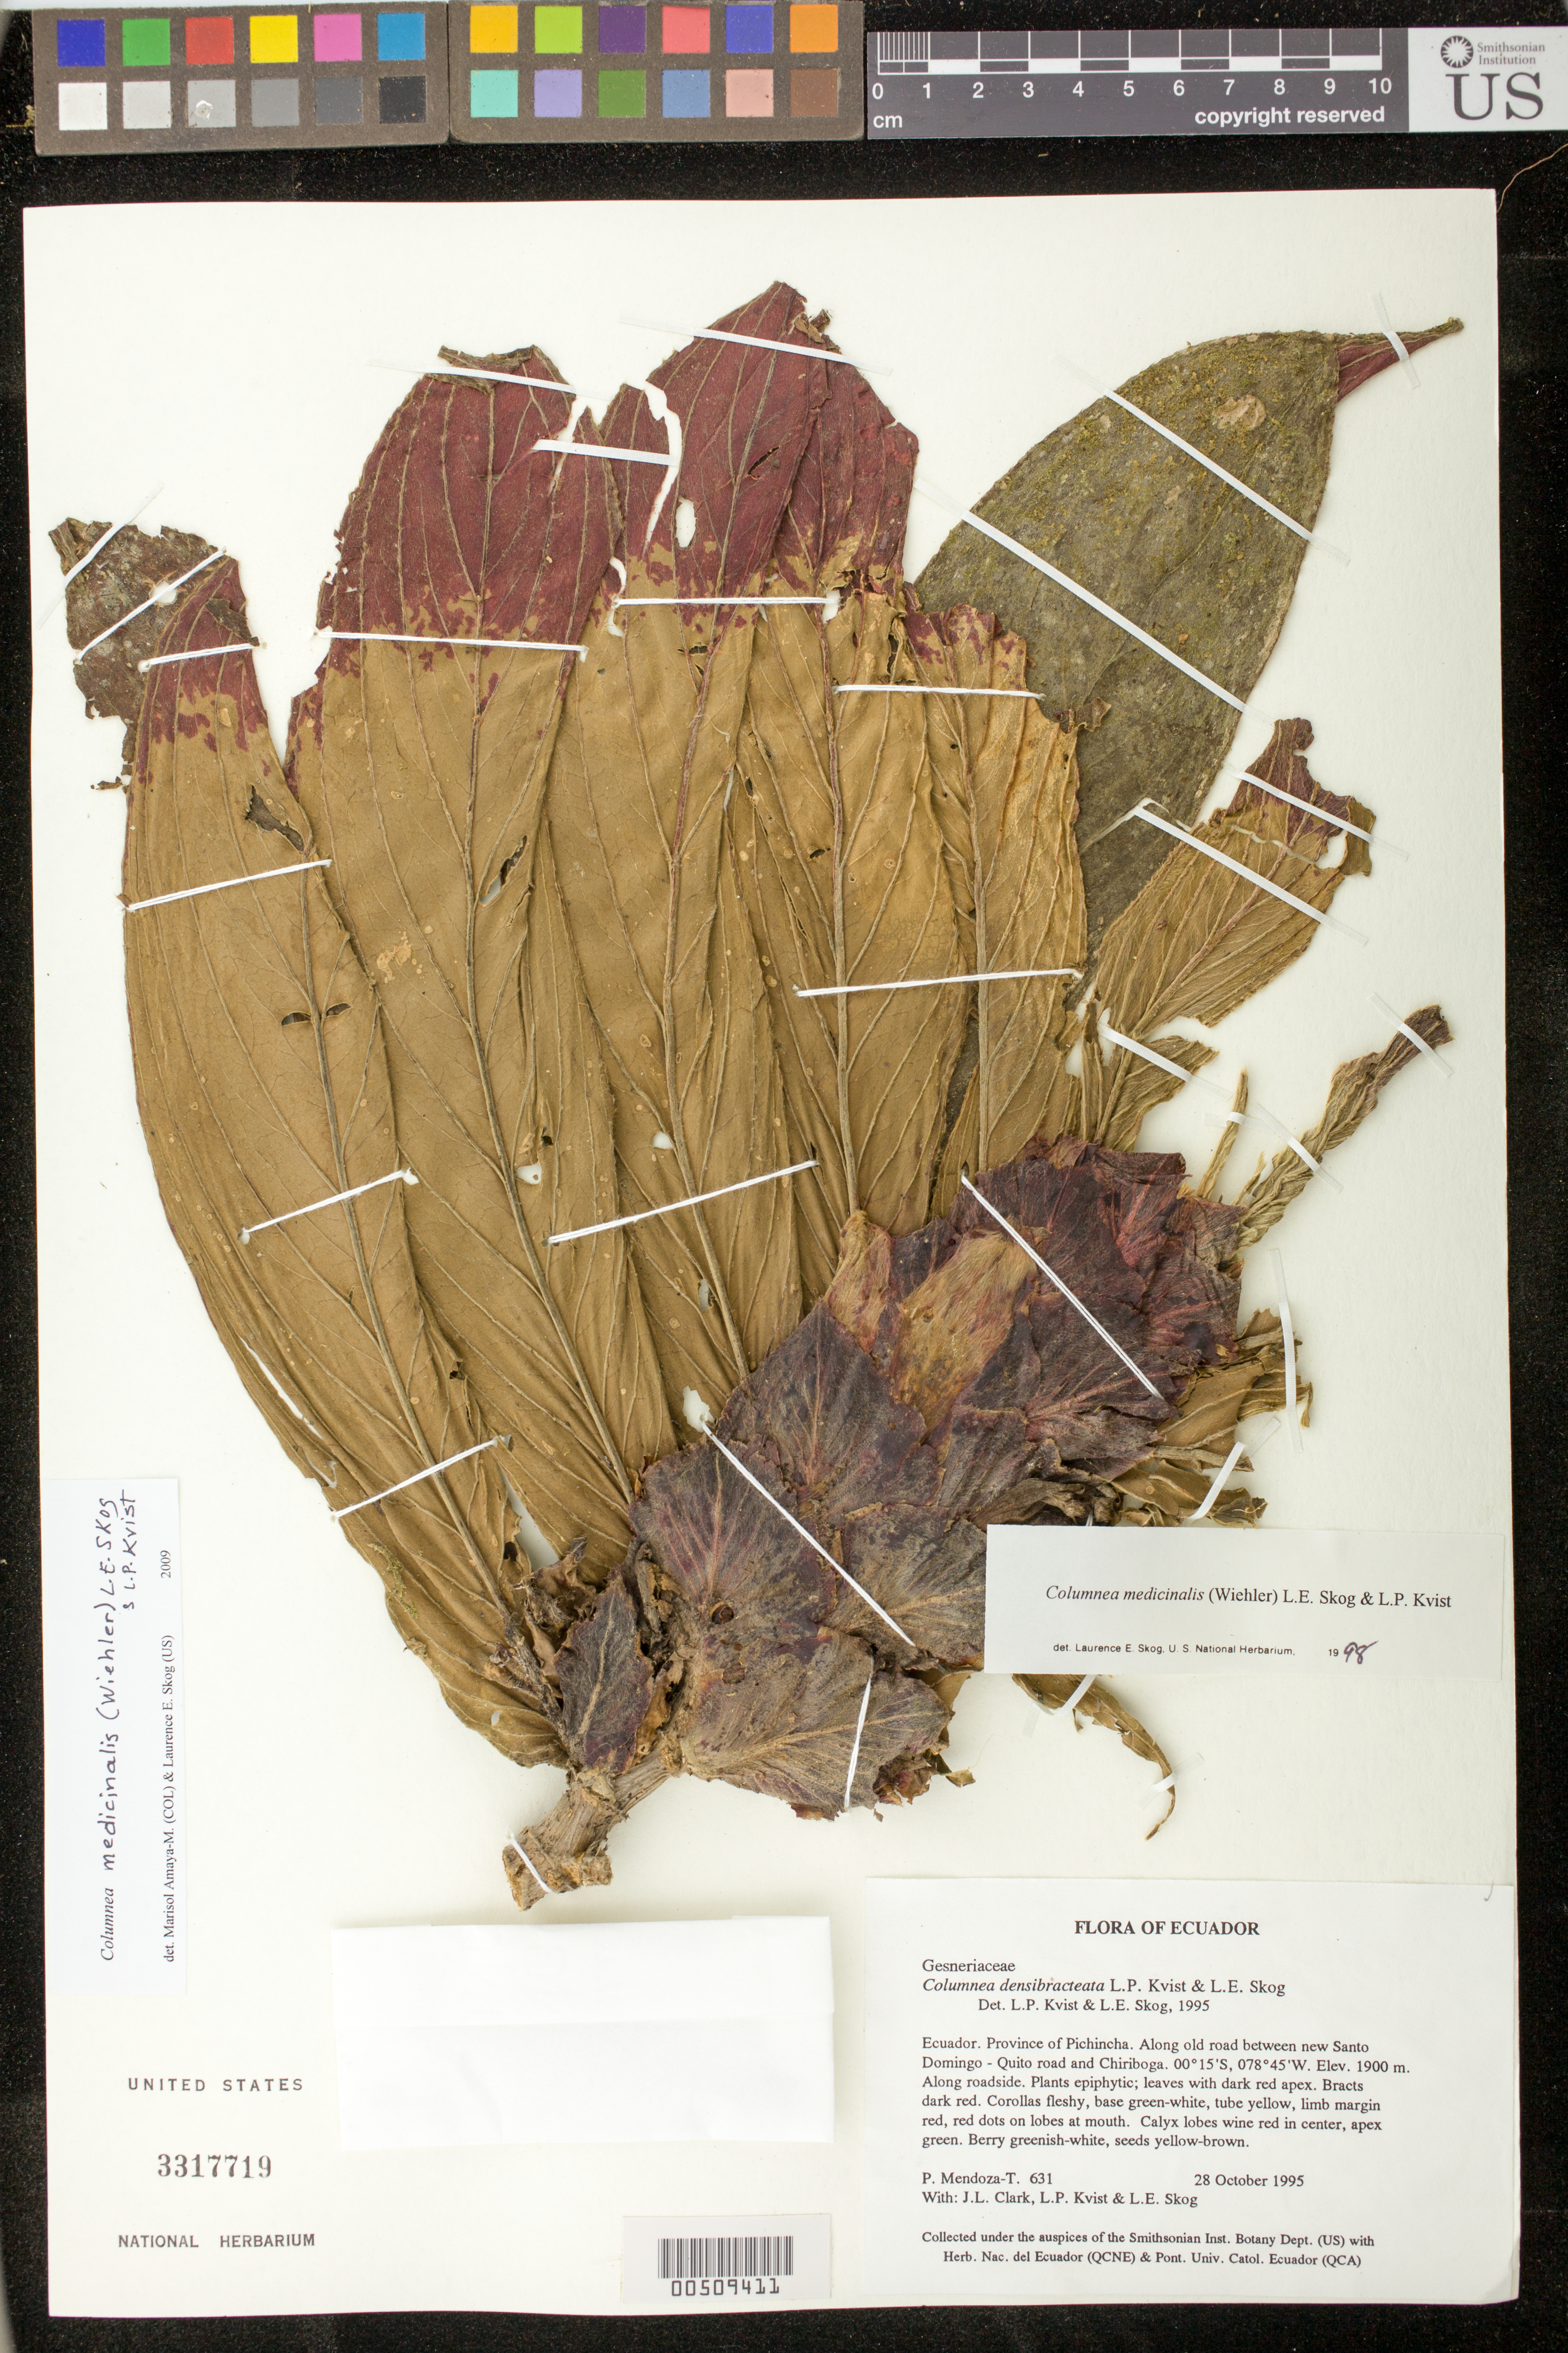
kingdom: Plantae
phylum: Tracheophyta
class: Magnoliopsida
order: Lamiales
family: Gesneriaceae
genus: Columnea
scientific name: Columnea medicinalis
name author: (Wiehler) L.E. Skog & L.P. Kvist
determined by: Skog, Laurence E.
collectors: P. Mendoza-T., J. L. Clark, L. P. Kvist & L. E. Skog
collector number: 631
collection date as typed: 28 Oct 1995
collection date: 1995-10-28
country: Ecuador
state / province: Pichincha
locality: Along old road between new Santo Domingo - Quito road and Chiriboga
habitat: Along roadside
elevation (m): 1900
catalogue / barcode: US 3317719